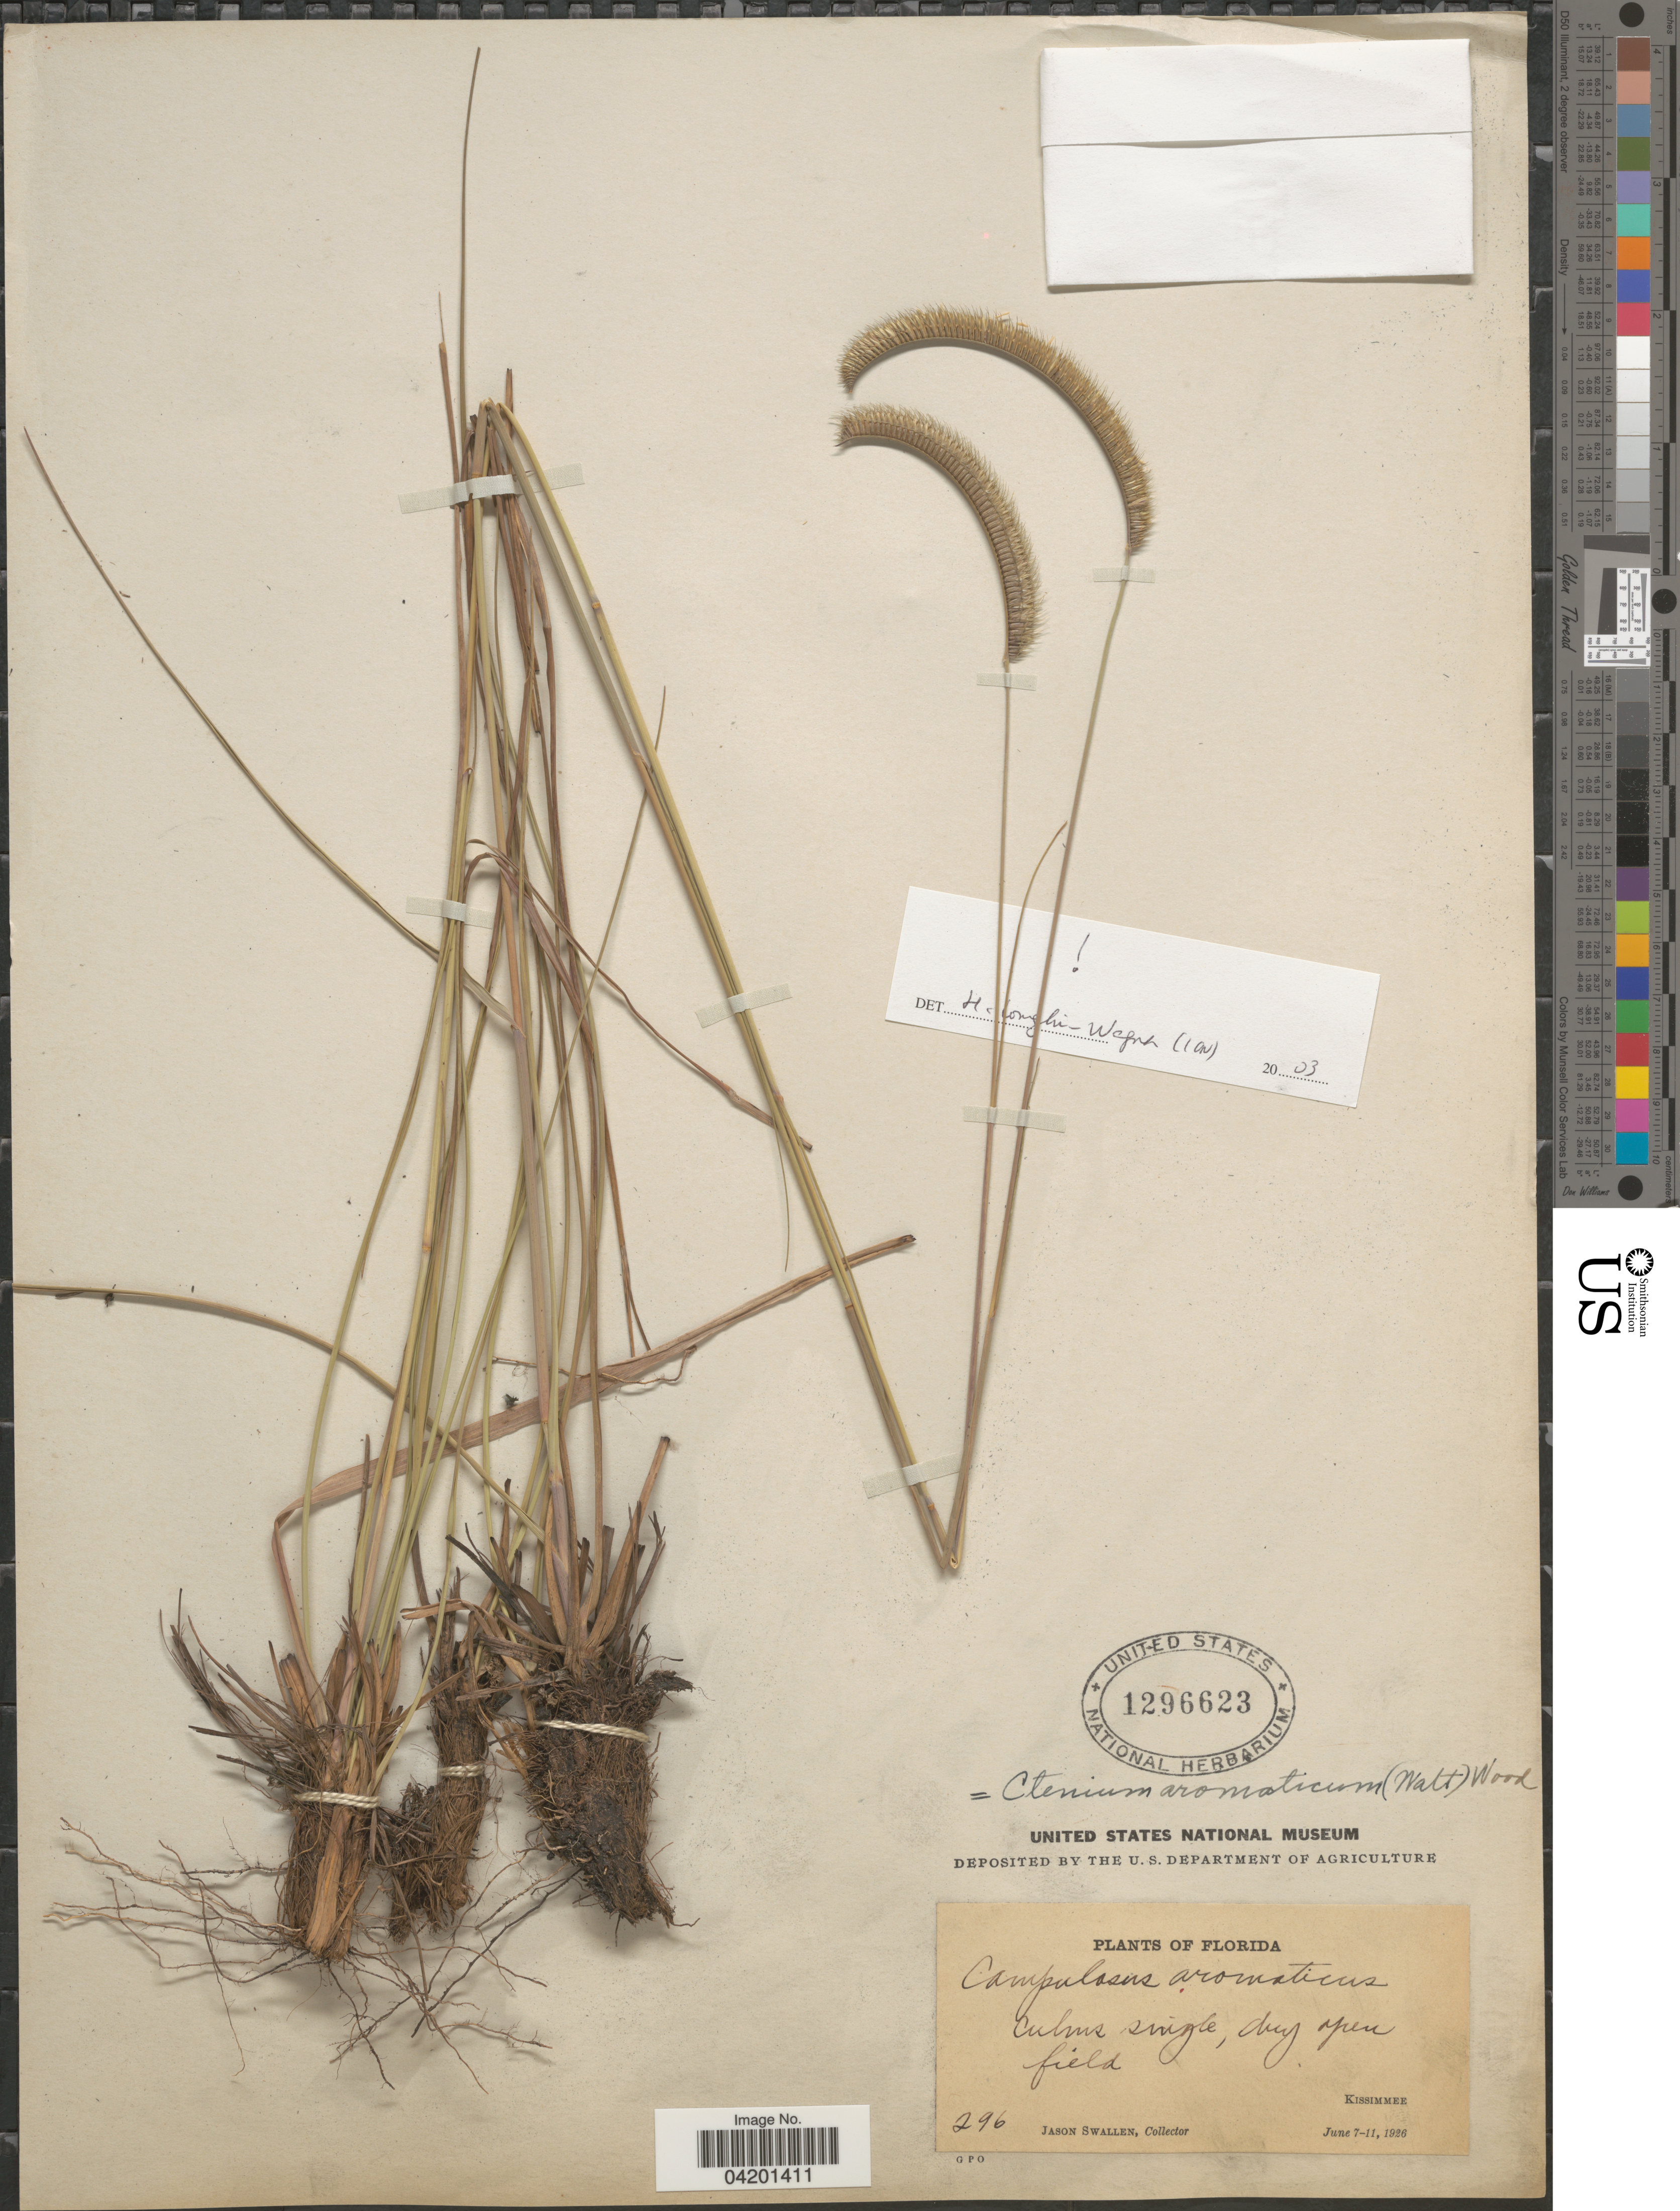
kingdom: Plantae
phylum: Tracheophyta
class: Liliopsida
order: Poales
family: Poaceae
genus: Ctenium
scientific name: Ctenium aromaticum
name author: (Walter) Alph. Wood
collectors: J. R. Swallen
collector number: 296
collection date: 1926-06-07/1926-06-11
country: United States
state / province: Florida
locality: Kissimmee.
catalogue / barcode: US 1296623